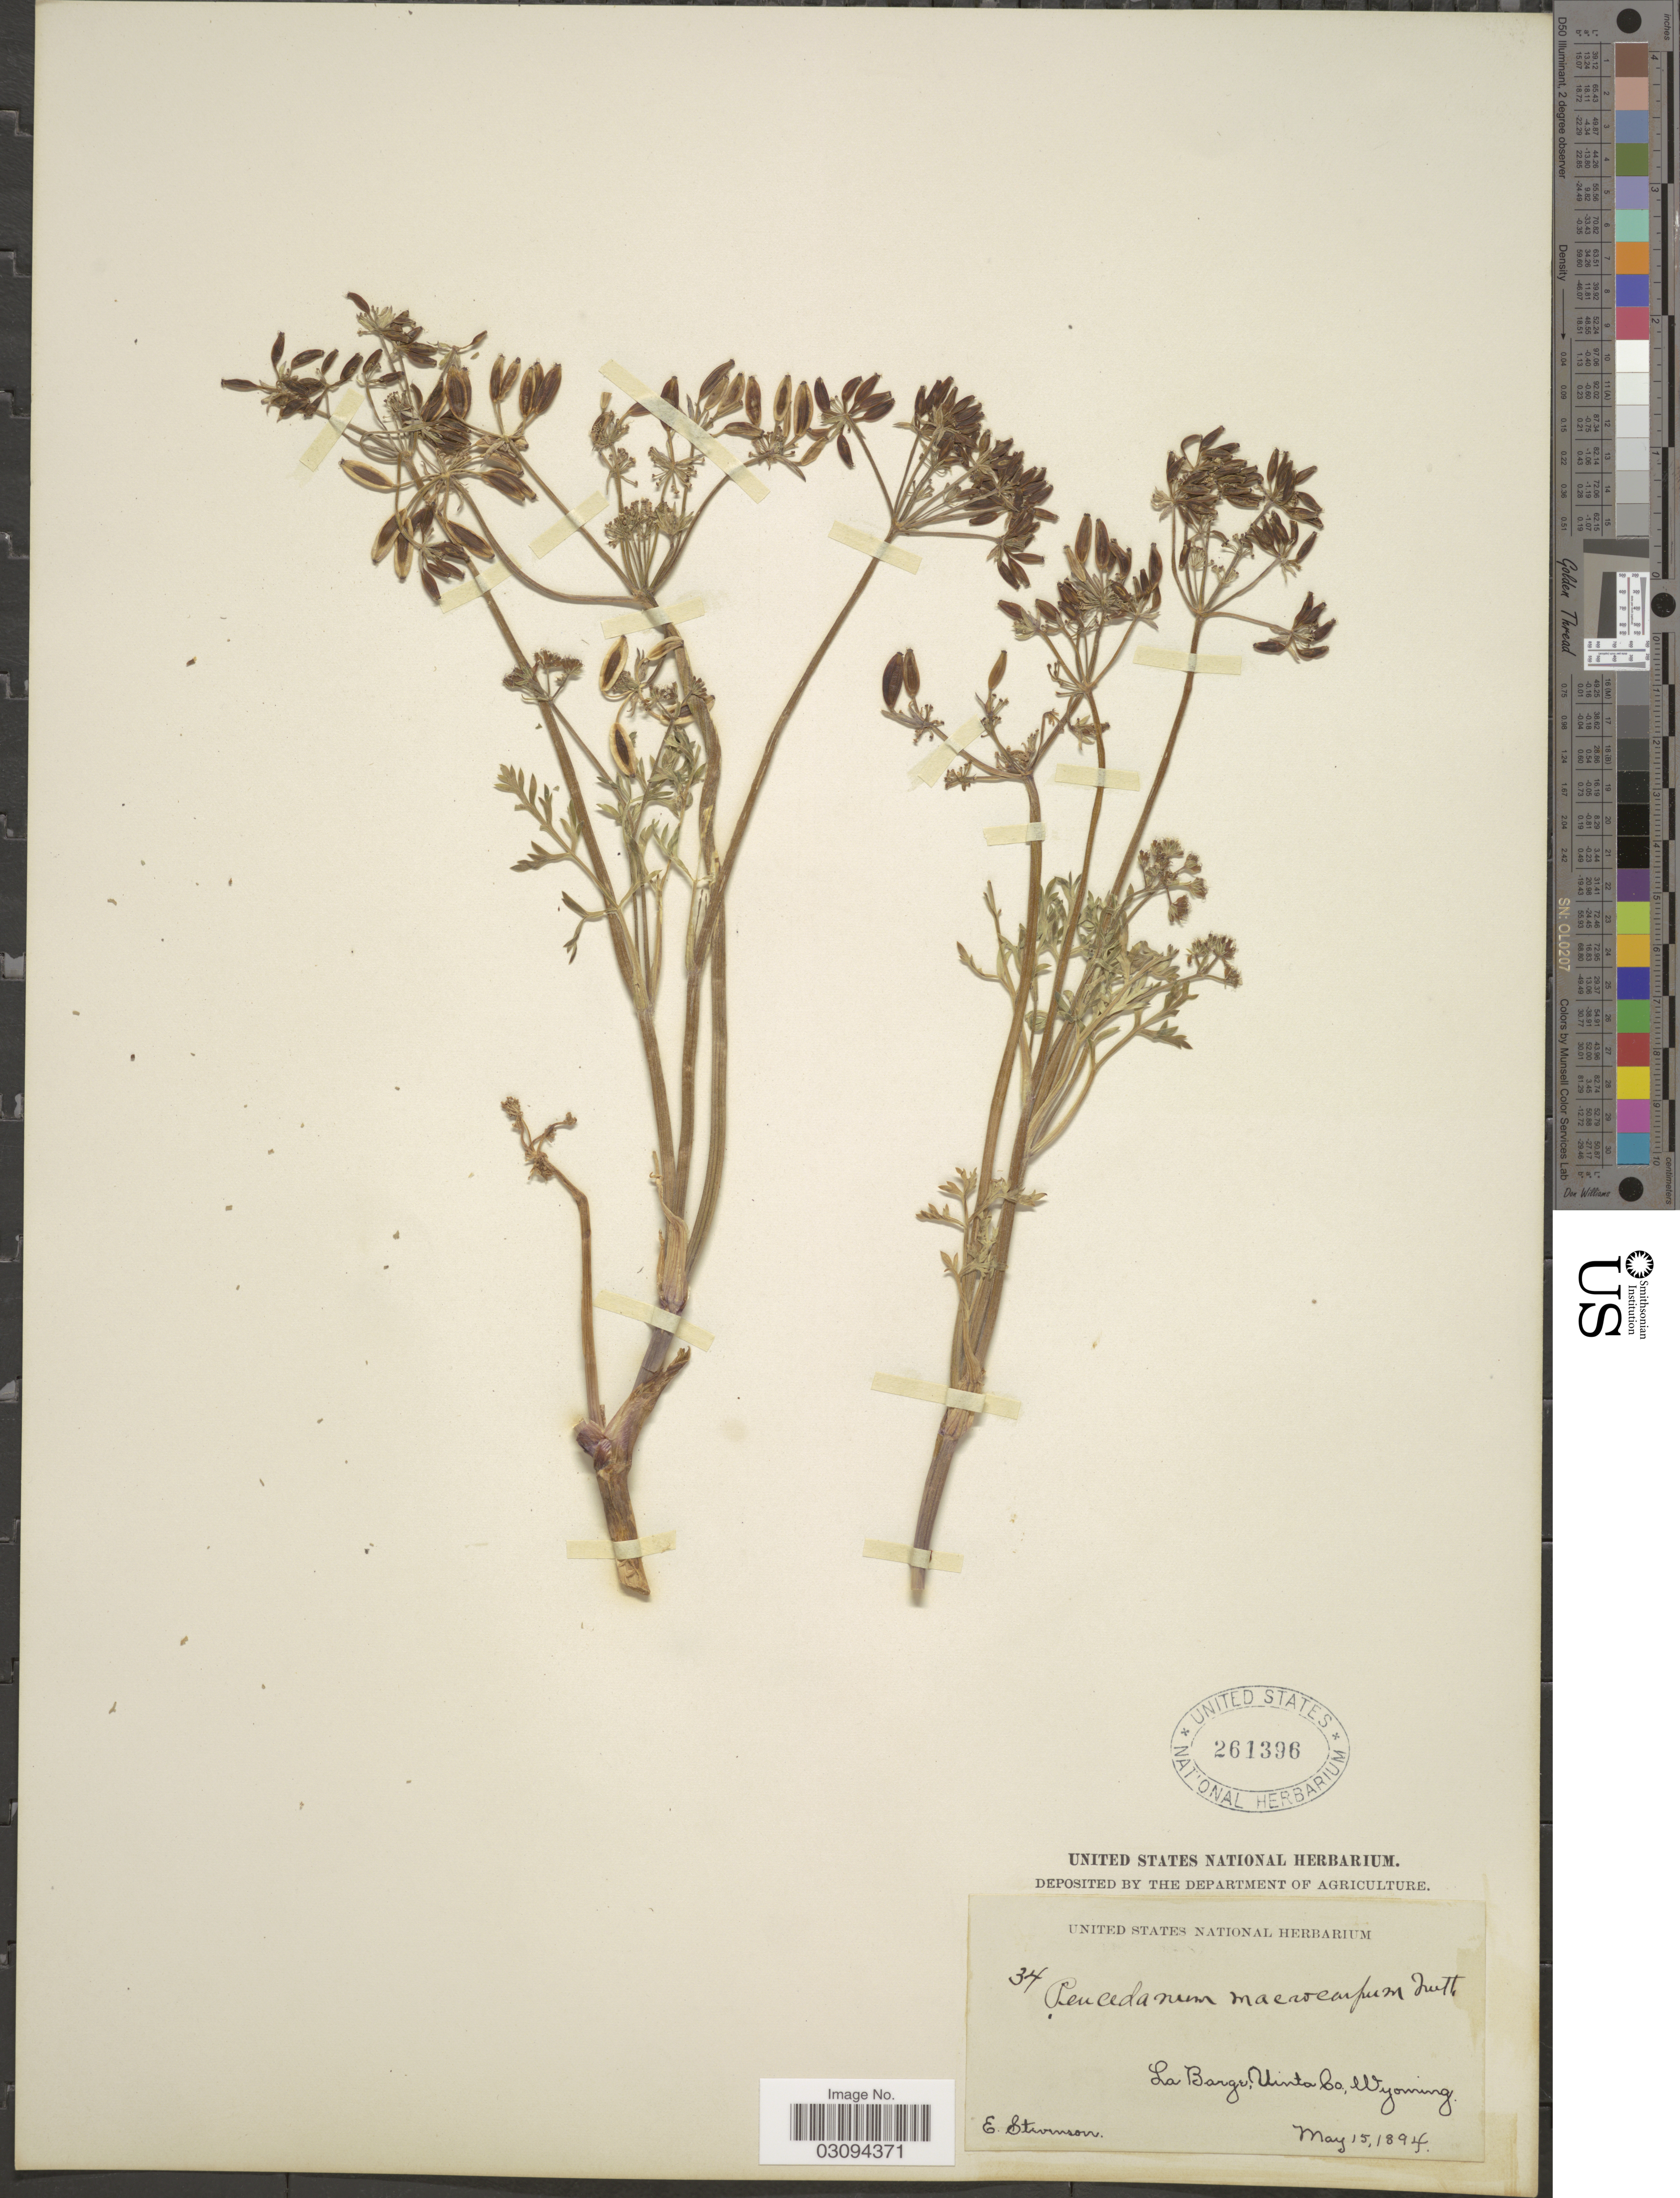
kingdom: Plantae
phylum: Tracheophyta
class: Magnoliopsida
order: Apiales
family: Apiaceae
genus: Lomatium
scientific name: Lomatium macrocarpum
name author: (Hook. et al.) J.M. Coult. & Rose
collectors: E. Stevenson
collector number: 34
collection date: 1894-05-15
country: United States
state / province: Wyoming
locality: La Barge, Uinta Co.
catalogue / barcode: US 261396